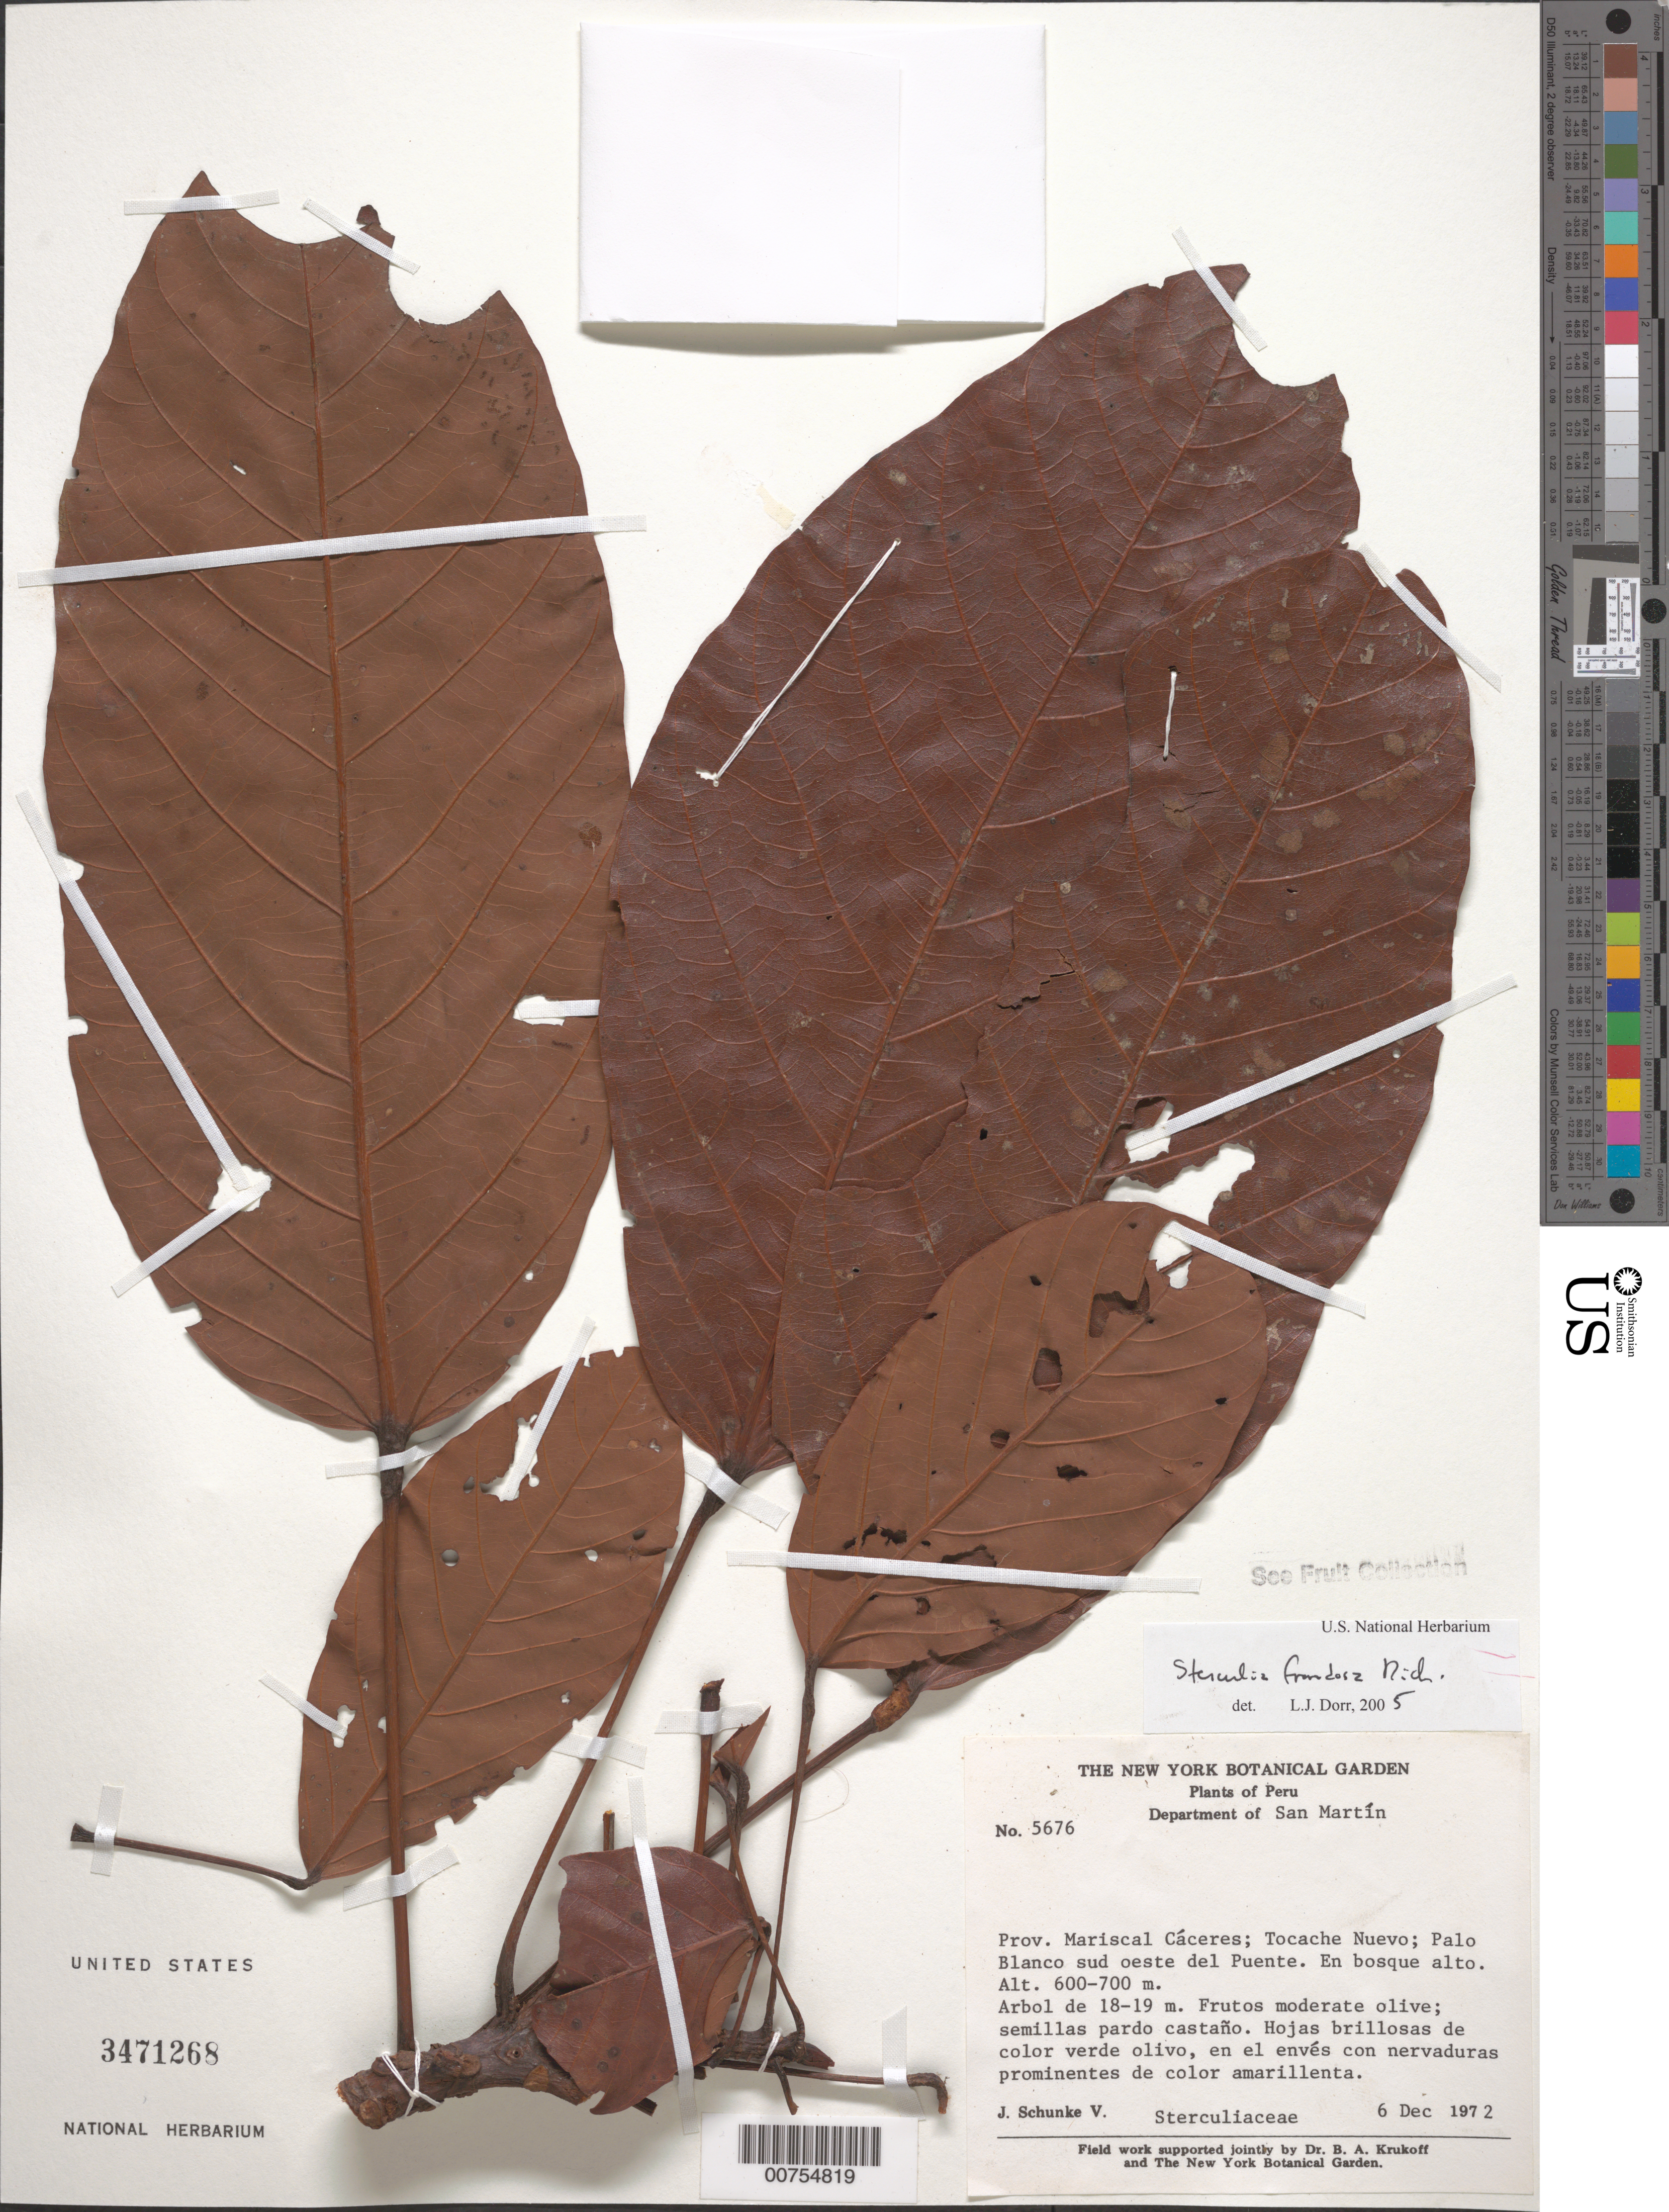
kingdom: Plantae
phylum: Tracheophyta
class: Magnoliopsida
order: Malvales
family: Malvaceae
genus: Sterculia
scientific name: Sterculia frondosa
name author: Rich.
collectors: J. Schunke Vigo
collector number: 5676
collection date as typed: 06 Dec 1972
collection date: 1972-12-06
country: Peru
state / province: San Martín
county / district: Mariscal Cáceres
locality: Tocache Nuevo; Palo Blanco SE of Puente.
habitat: Bosque alto.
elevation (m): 600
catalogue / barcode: US 3471268